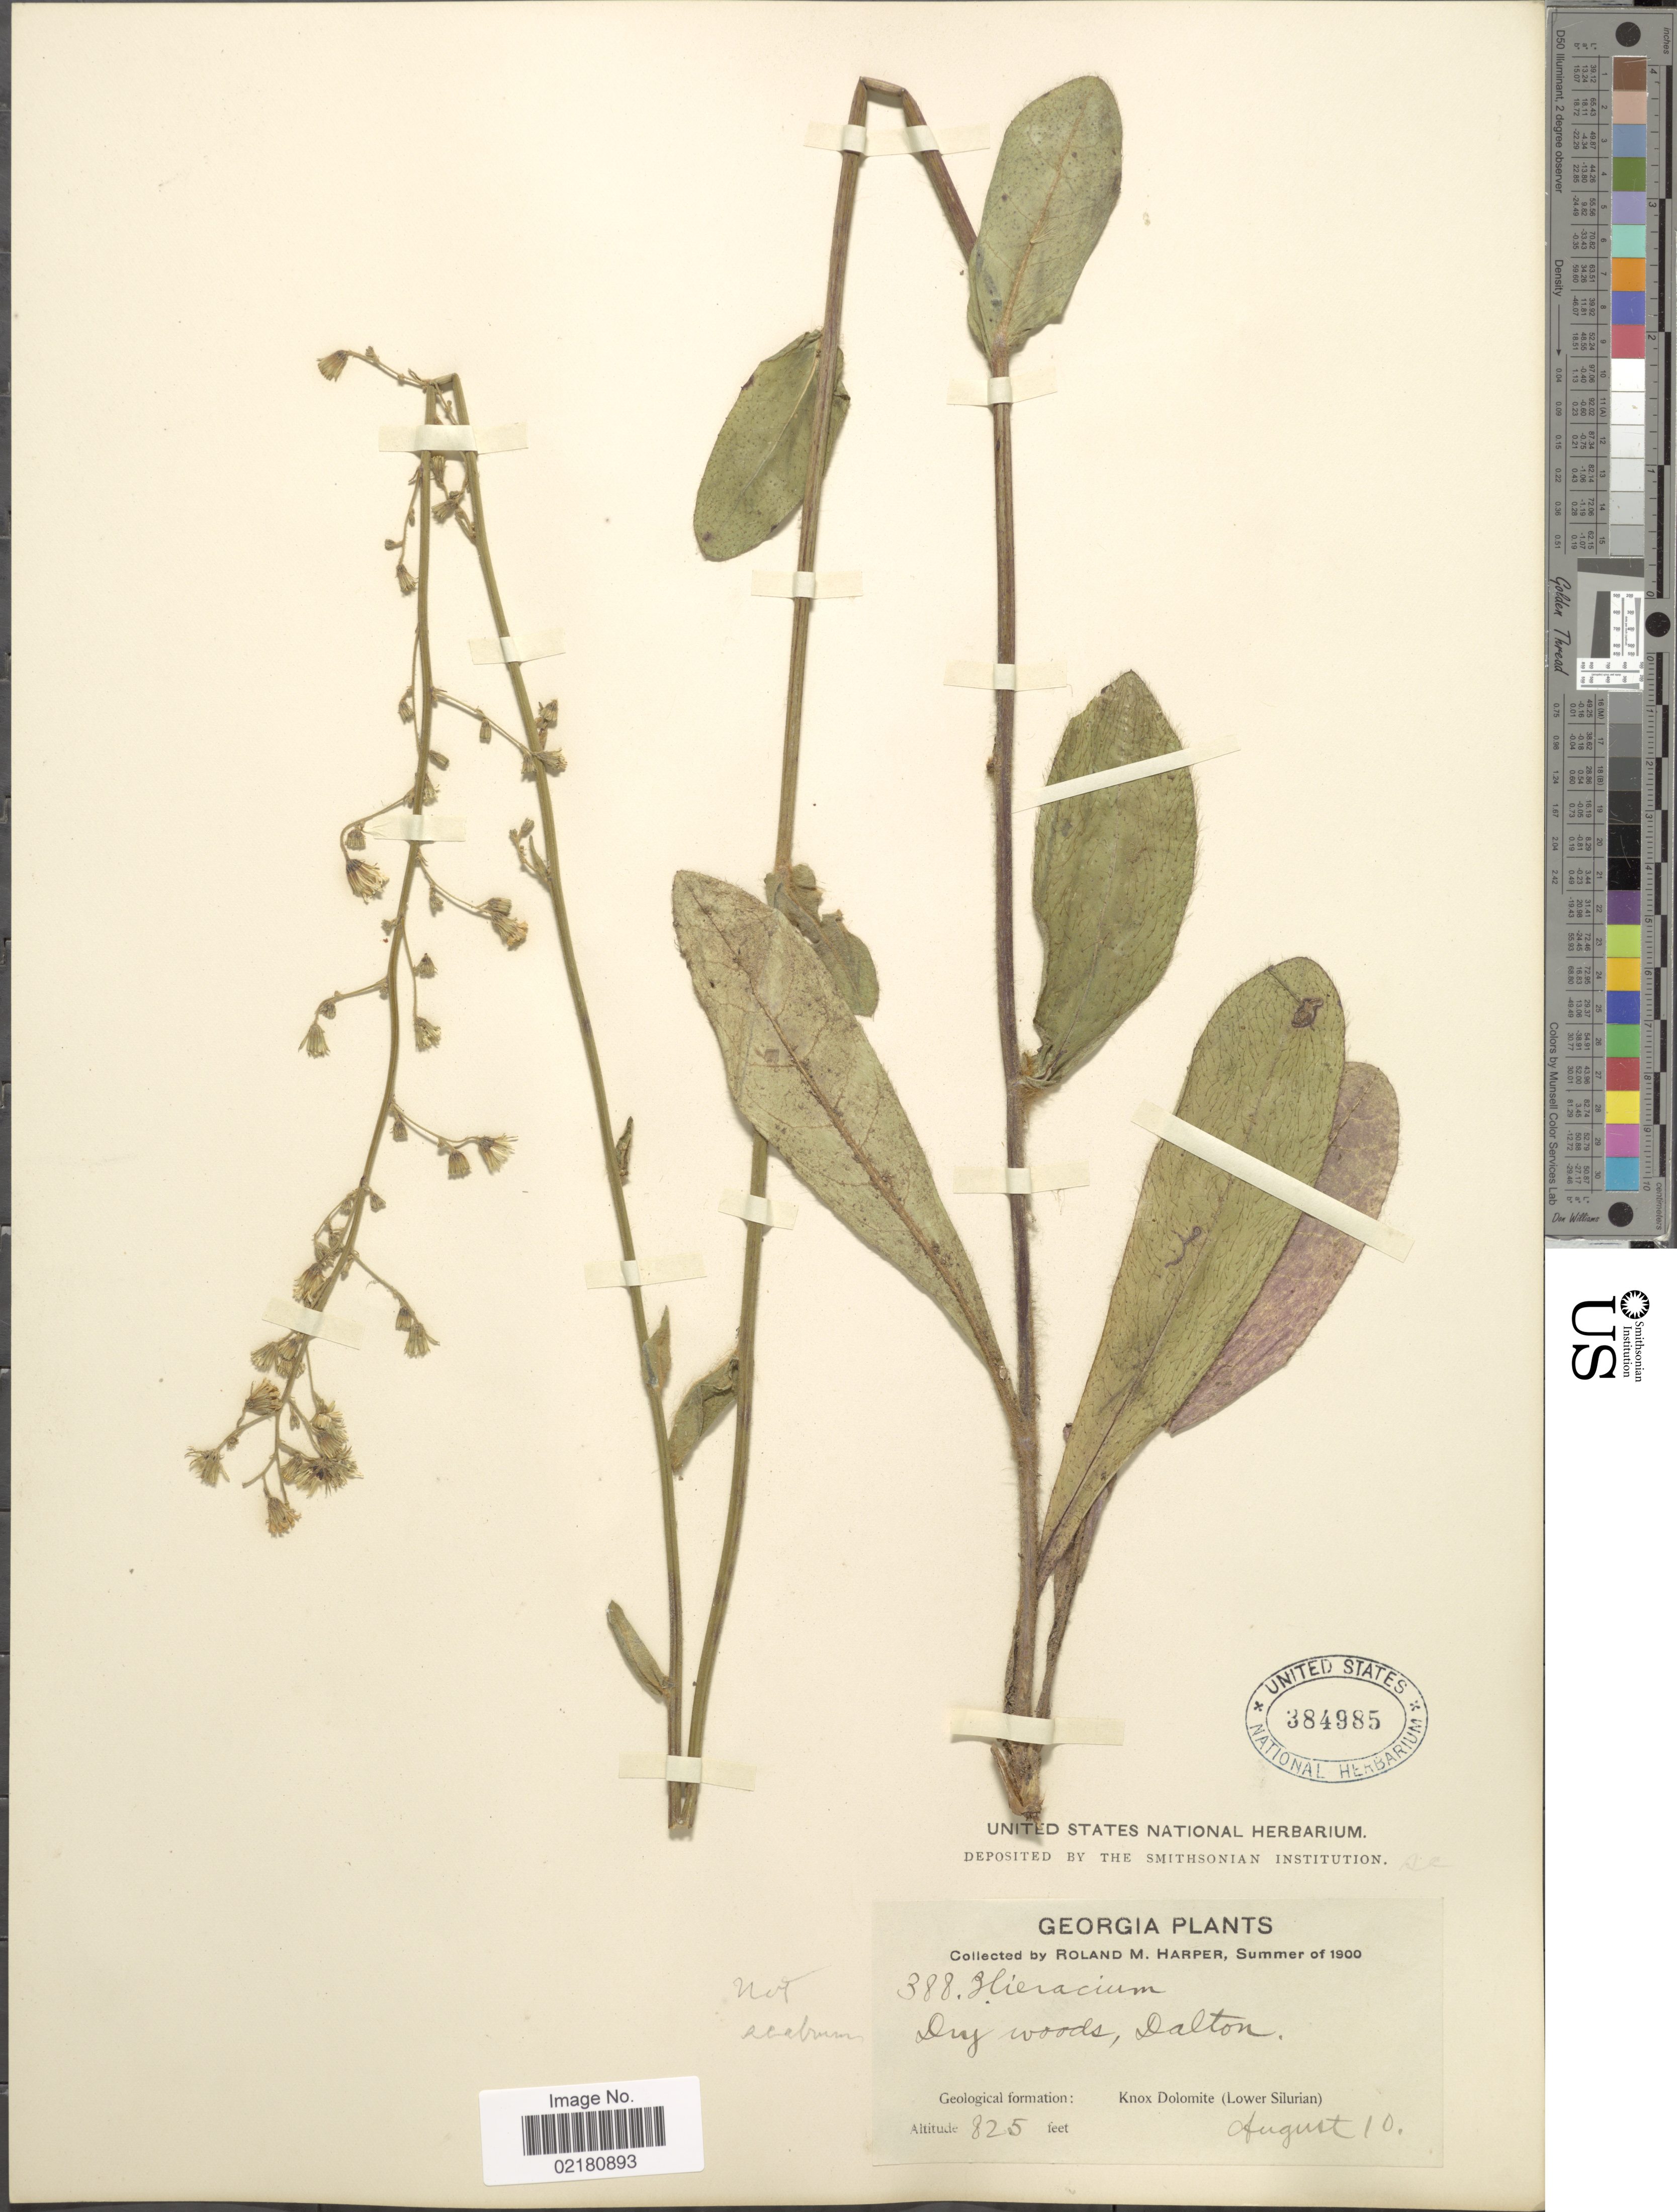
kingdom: Plantae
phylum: Tracheophyta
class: Magnoliopsida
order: Asterales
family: Asteraceae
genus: Pilosella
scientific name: Pilosella verruculata subsp. verruculata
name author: (Link) Soják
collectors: R. M. Harper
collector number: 388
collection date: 1900-08-10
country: United States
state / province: Georgia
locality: Dry Woods, Dalton. Geolocial information: Knox Dolomite (Lower Silurian)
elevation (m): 251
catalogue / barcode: US 384985